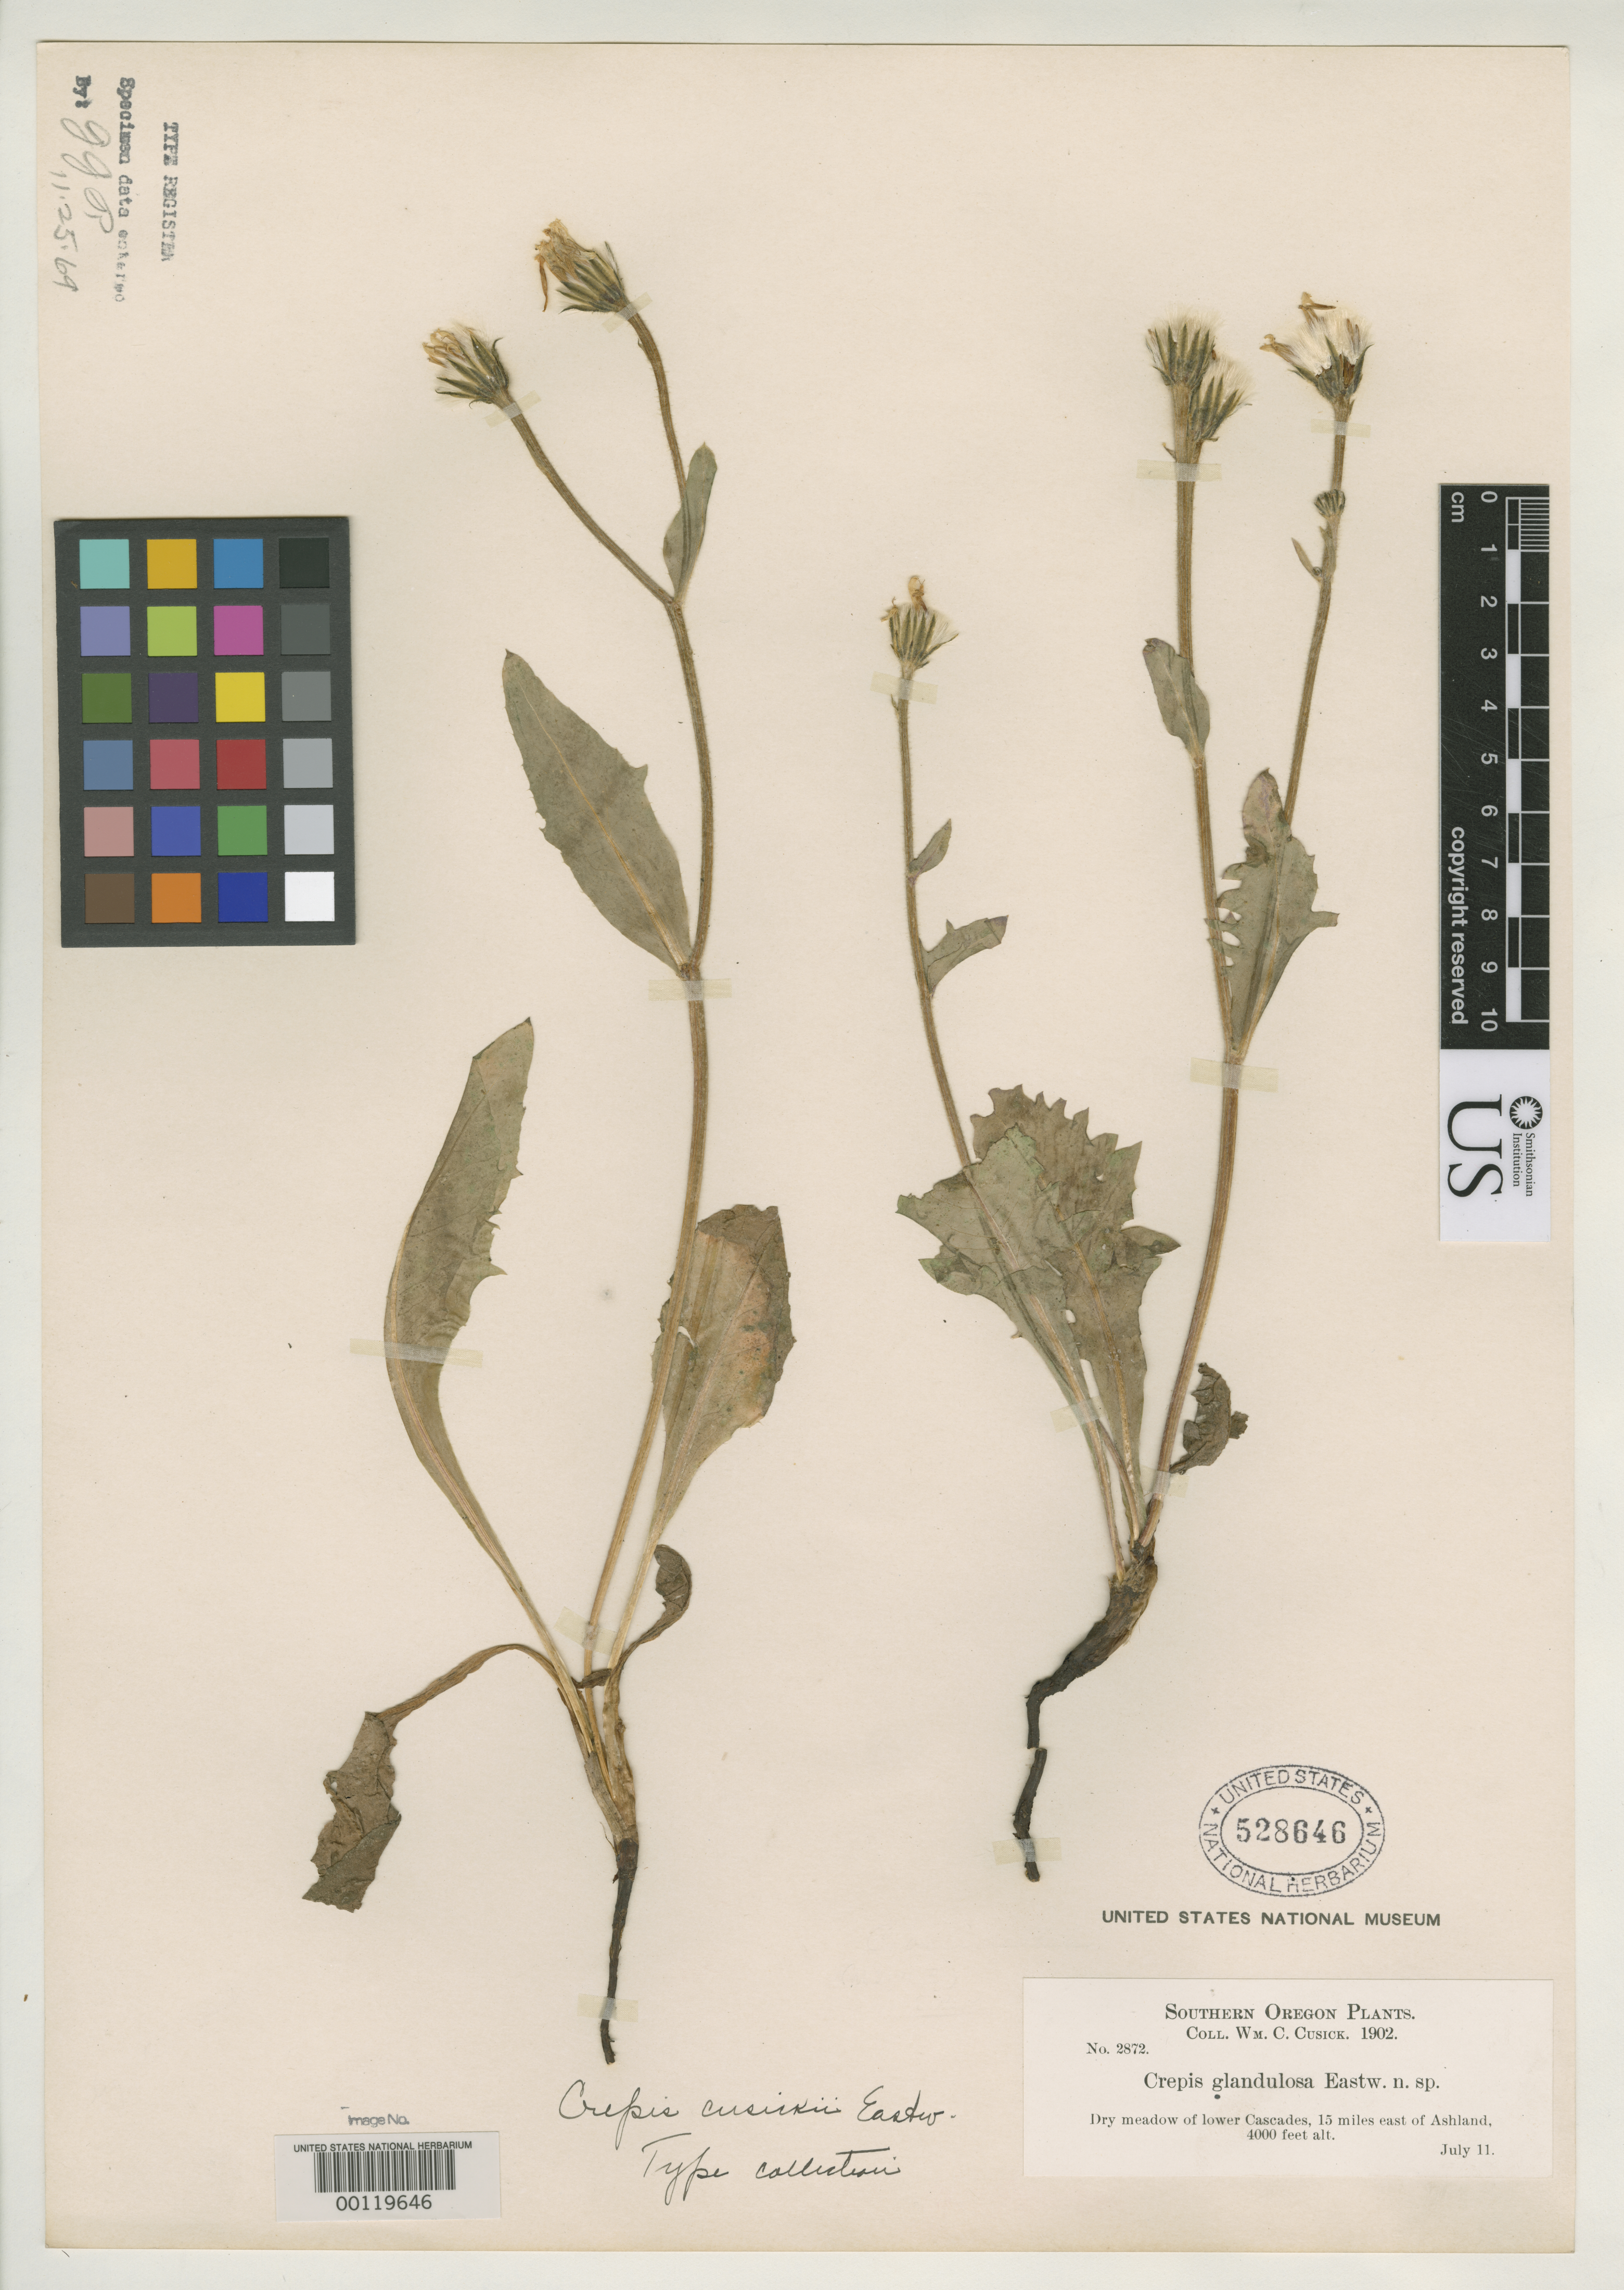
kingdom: Plantae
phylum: Tracheophyta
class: Magnoliopsida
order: Asterales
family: Asteraceae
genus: Crepis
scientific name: Crepis cusickii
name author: Eastw.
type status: Isotype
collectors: W. C. Cusick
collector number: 2872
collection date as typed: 11 Jul 1902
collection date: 1902-07-11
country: United States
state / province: Oregon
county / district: Jackson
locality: Lower Cascades, 15 mi E of Ashland.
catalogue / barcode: US 528646